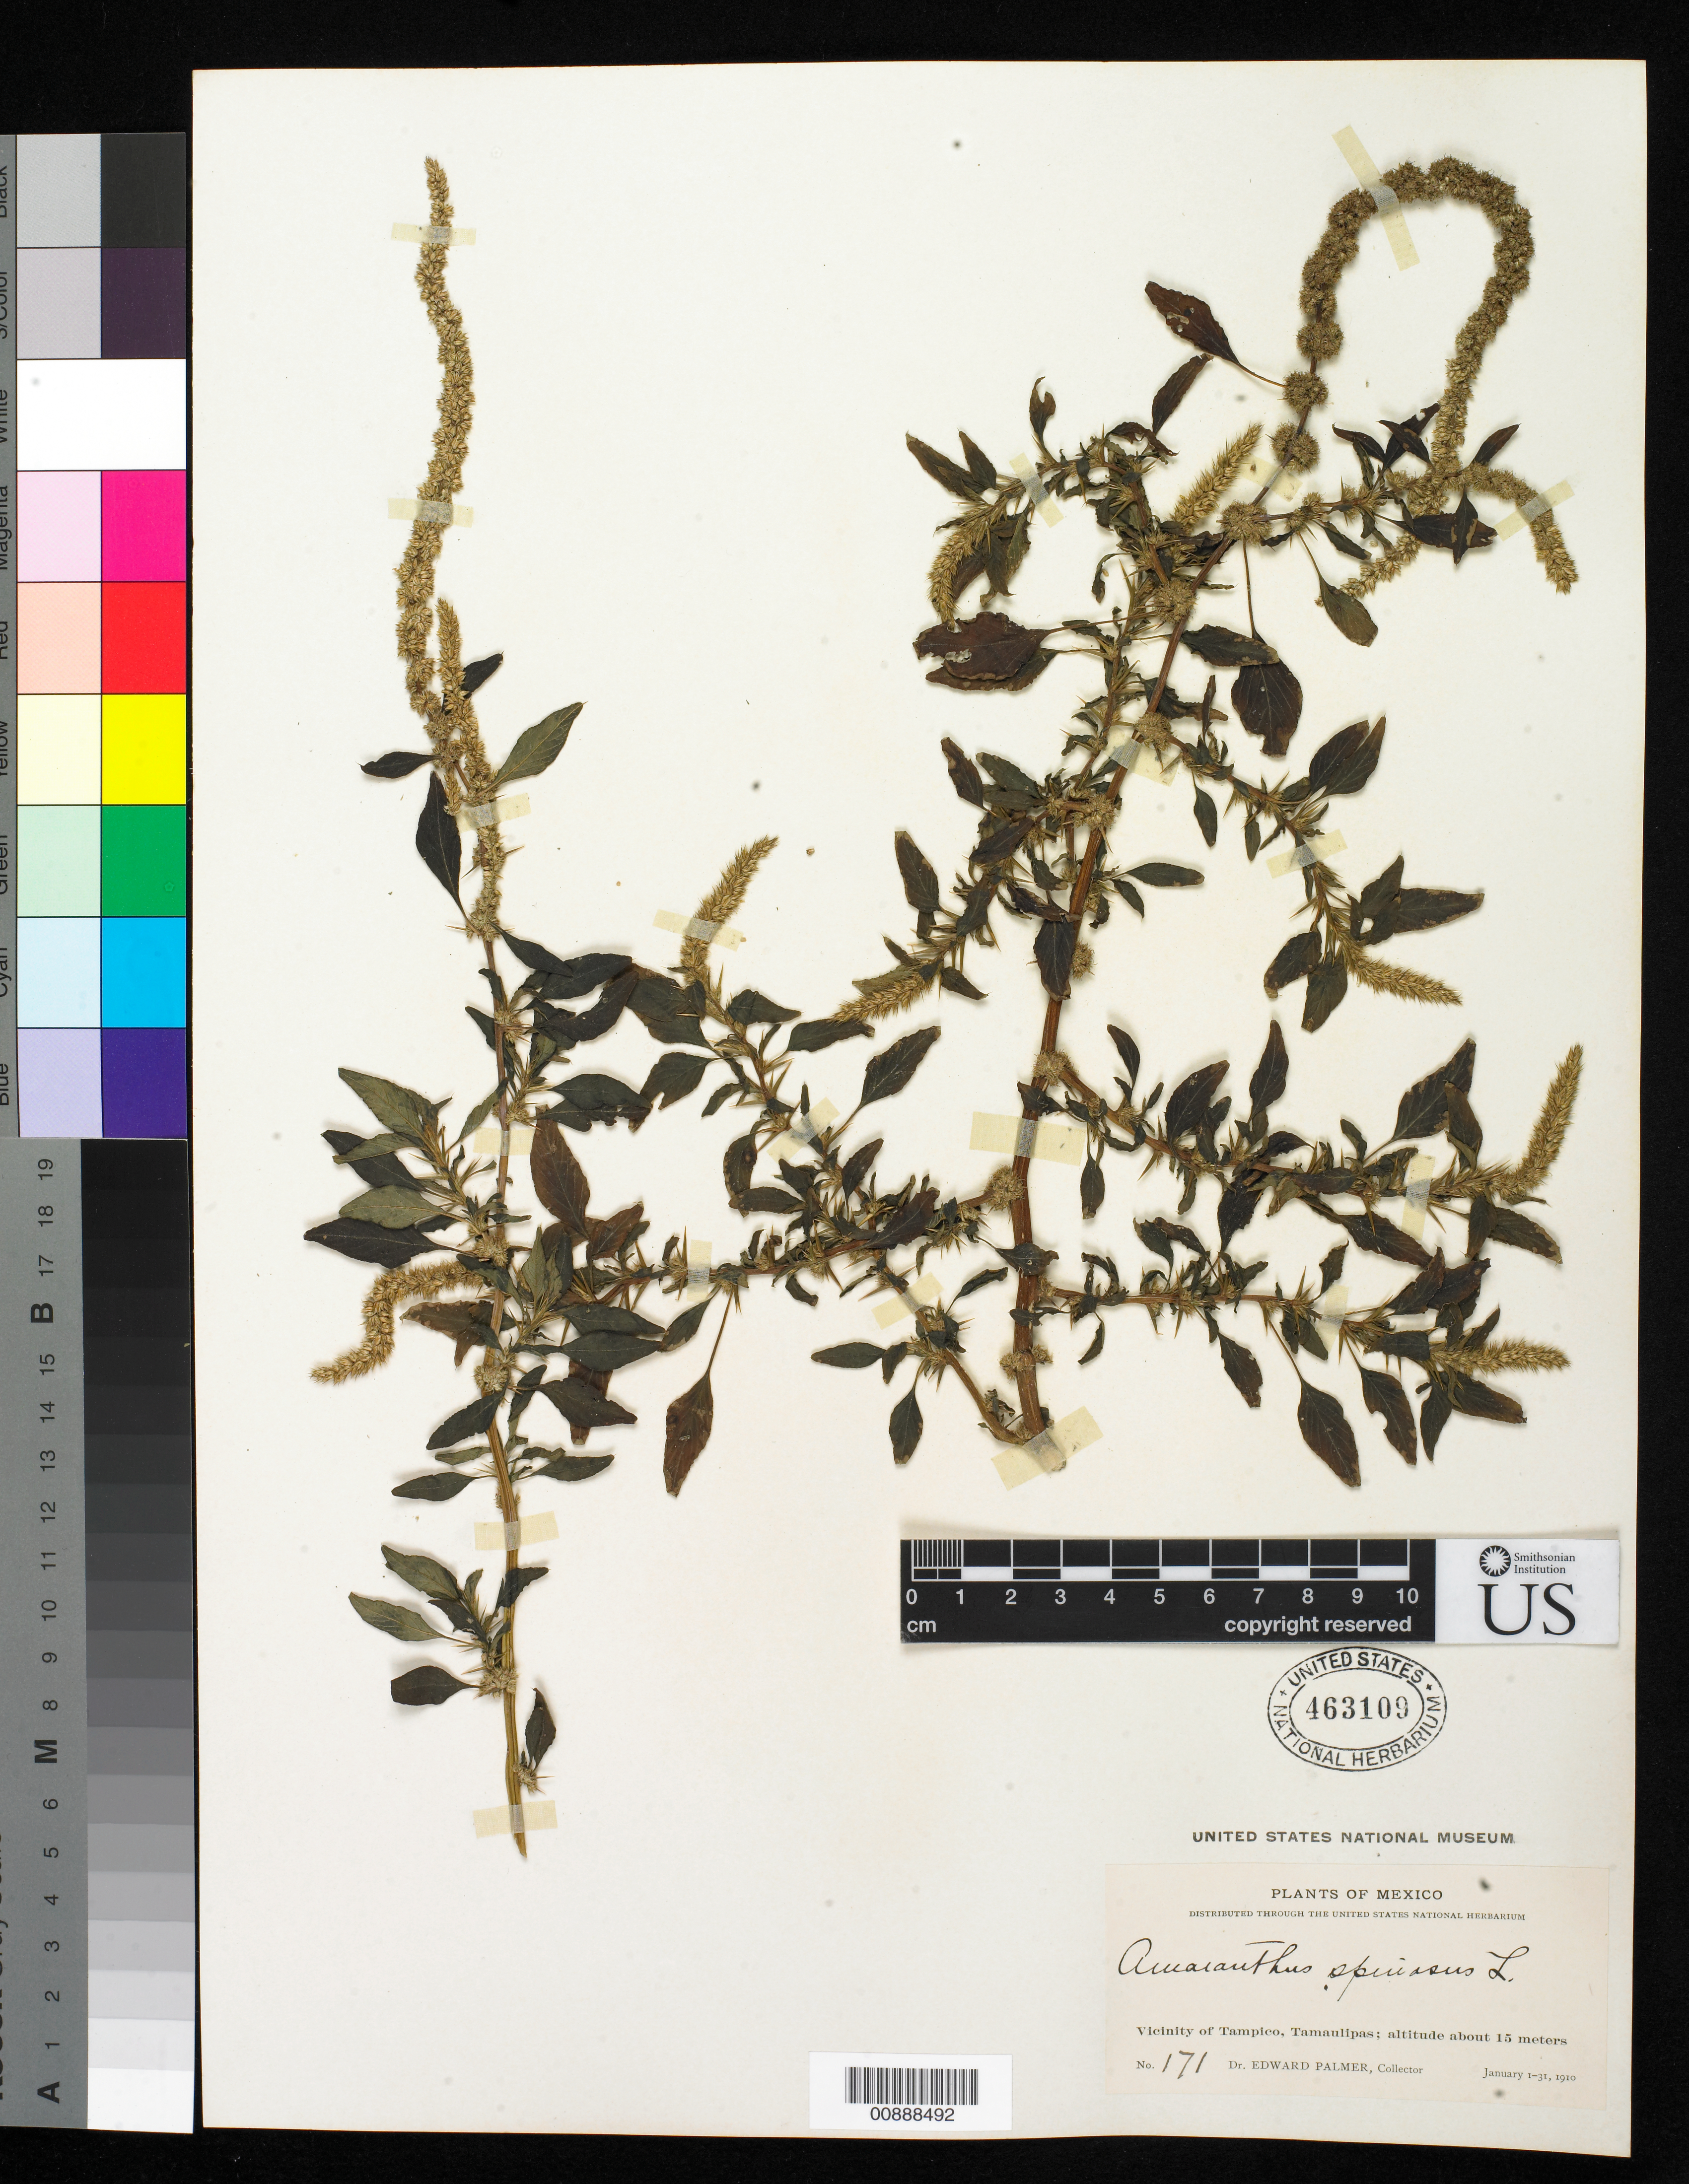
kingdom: Plantae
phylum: Tracheophyta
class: Magnoliopsida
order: Caryophyllales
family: Amaranthaceae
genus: Amaranthus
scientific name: Amaranthus spinosus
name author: L.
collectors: E. Palmer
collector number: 171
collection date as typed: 01 Jan 1910 to 31 Jan 1910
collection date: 1910-01-01/1910-01-31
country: Mexico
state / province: Tamaulipas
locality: Vicinity of Tampico, Tamaulipas.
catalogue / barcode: US 463109